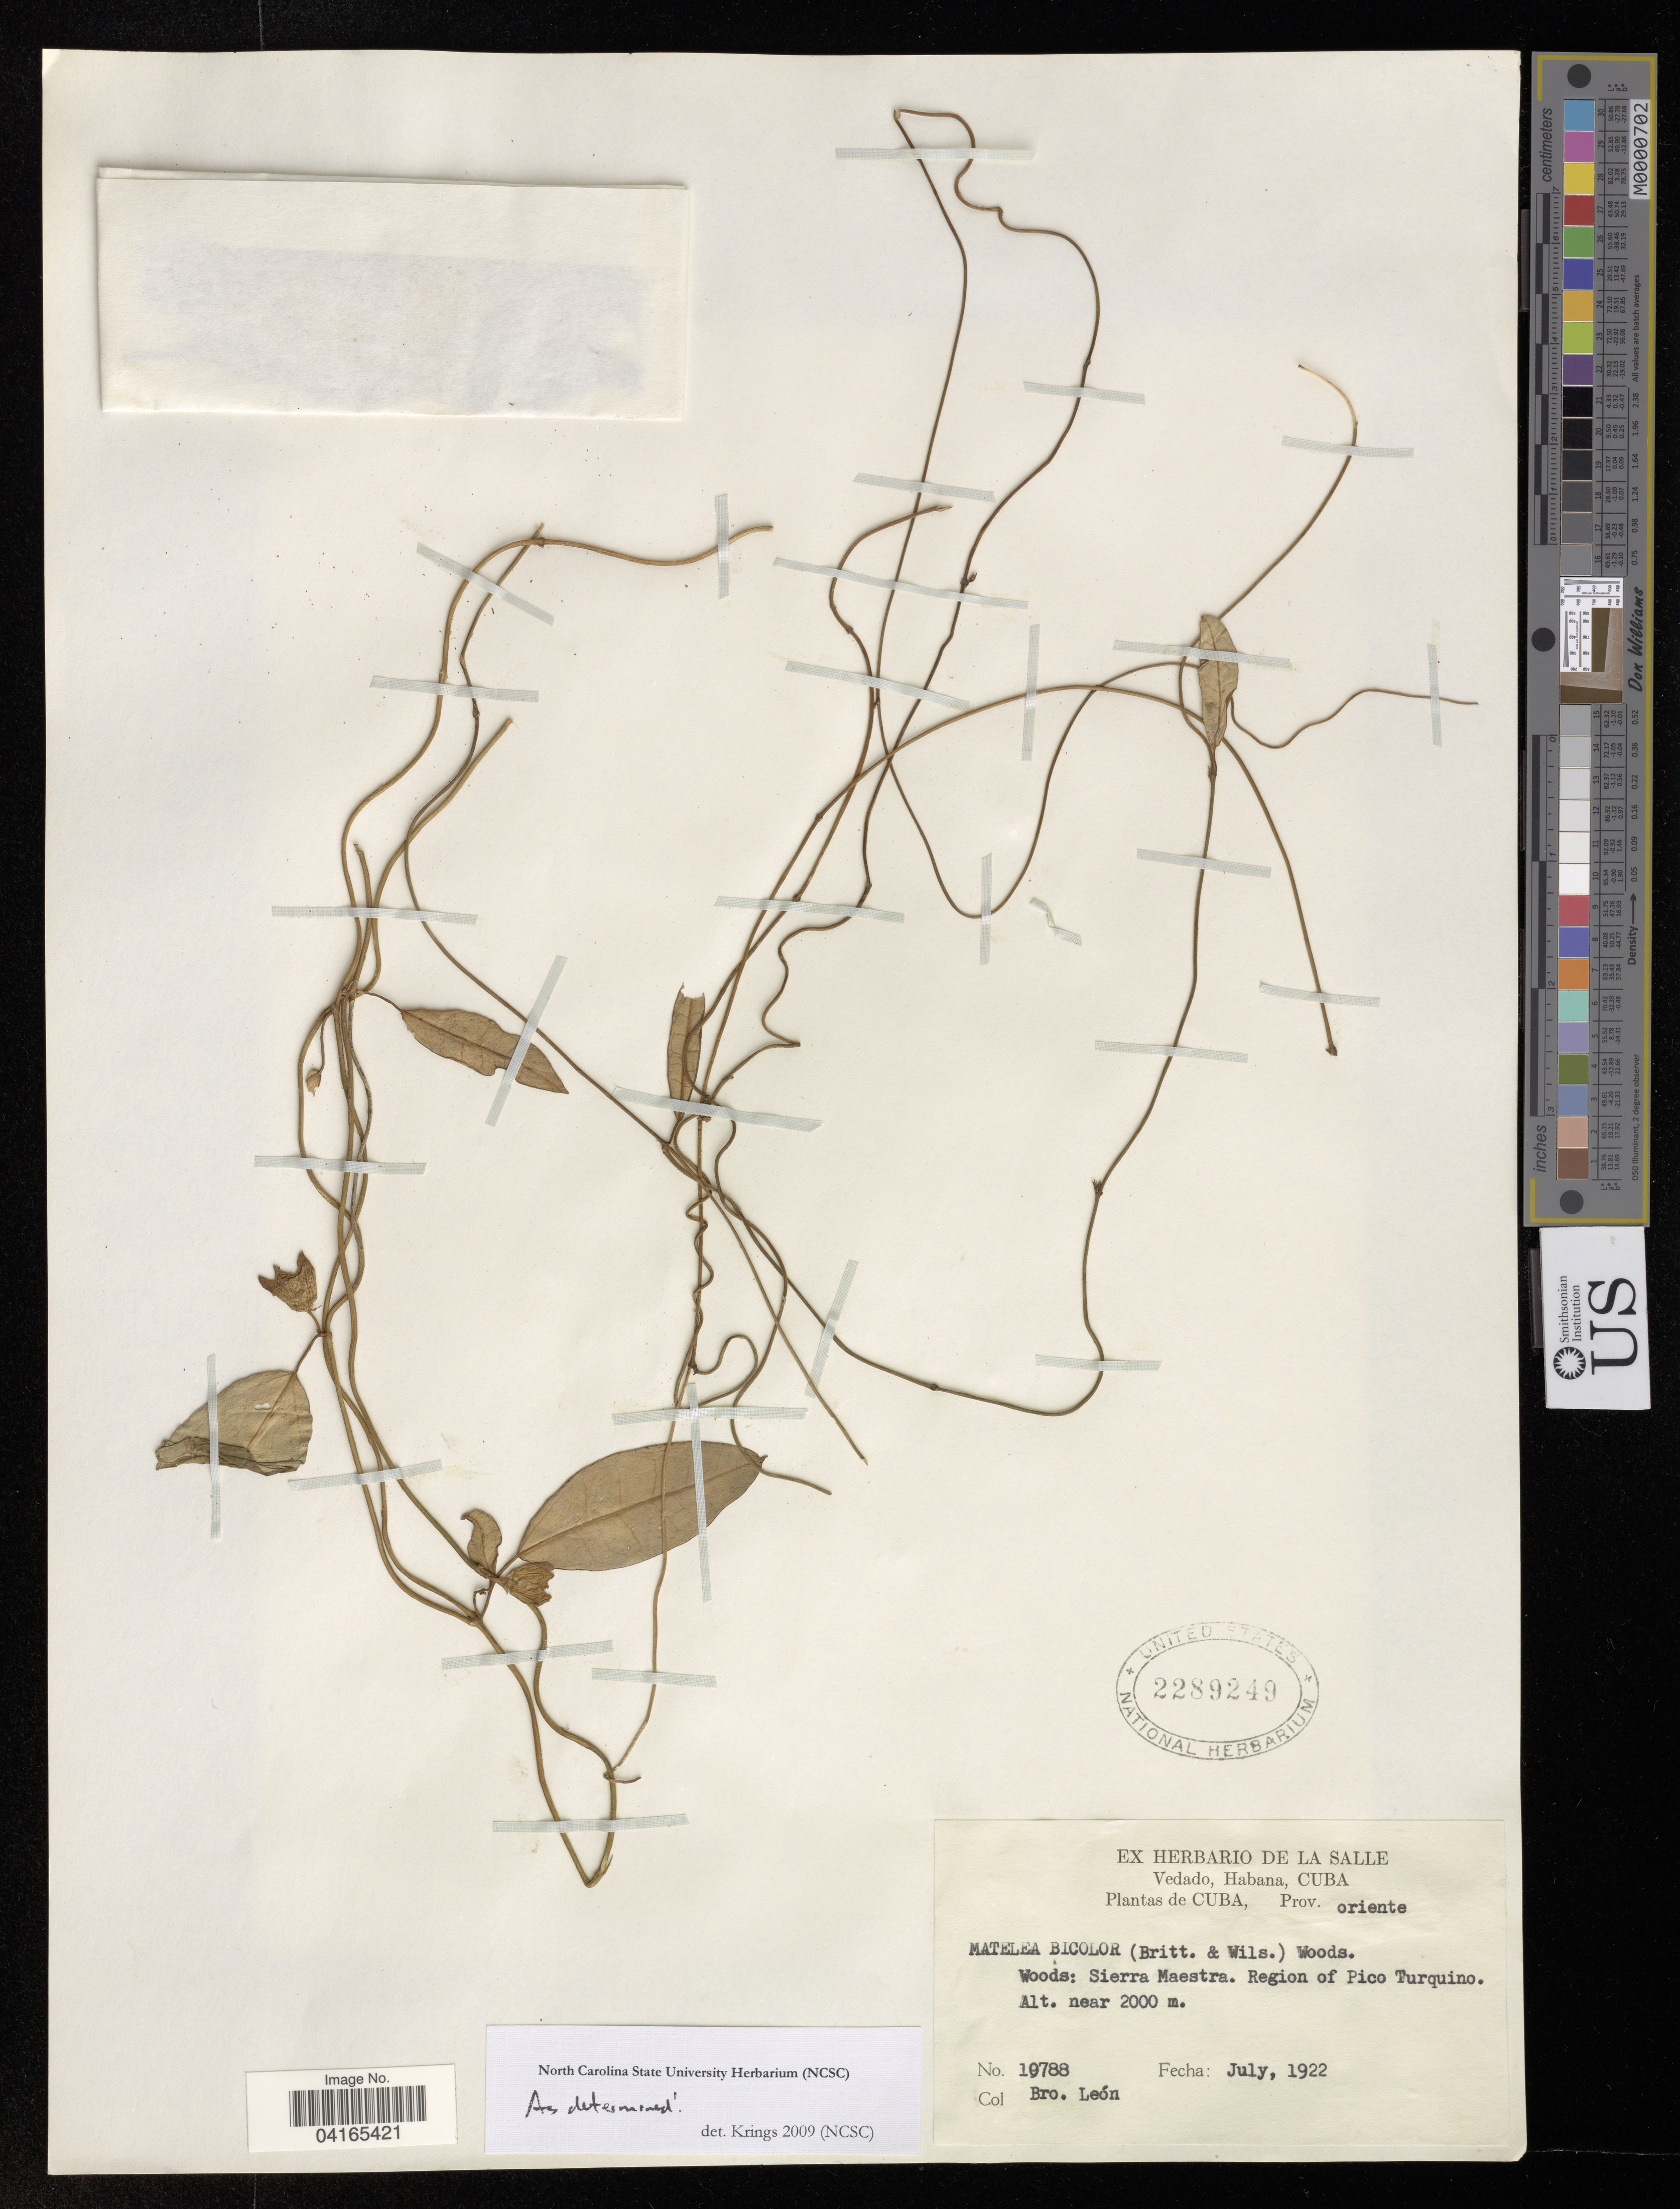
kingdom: Plantae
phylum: Tracheophyta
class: Magnoliopsida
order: Gentianales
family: Apocynaceae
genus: Matelea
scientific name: Matelea bicolor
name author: (Britton & P. Wilson) Woodson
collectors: Bro. León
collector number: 10788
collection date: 1922-07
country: Cuba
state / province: La Habana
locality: Vedado, Habana, Prov. oriente. Sierra Maestra. Region of Pico Turquino.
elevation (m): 2000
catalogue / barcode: US 2289249